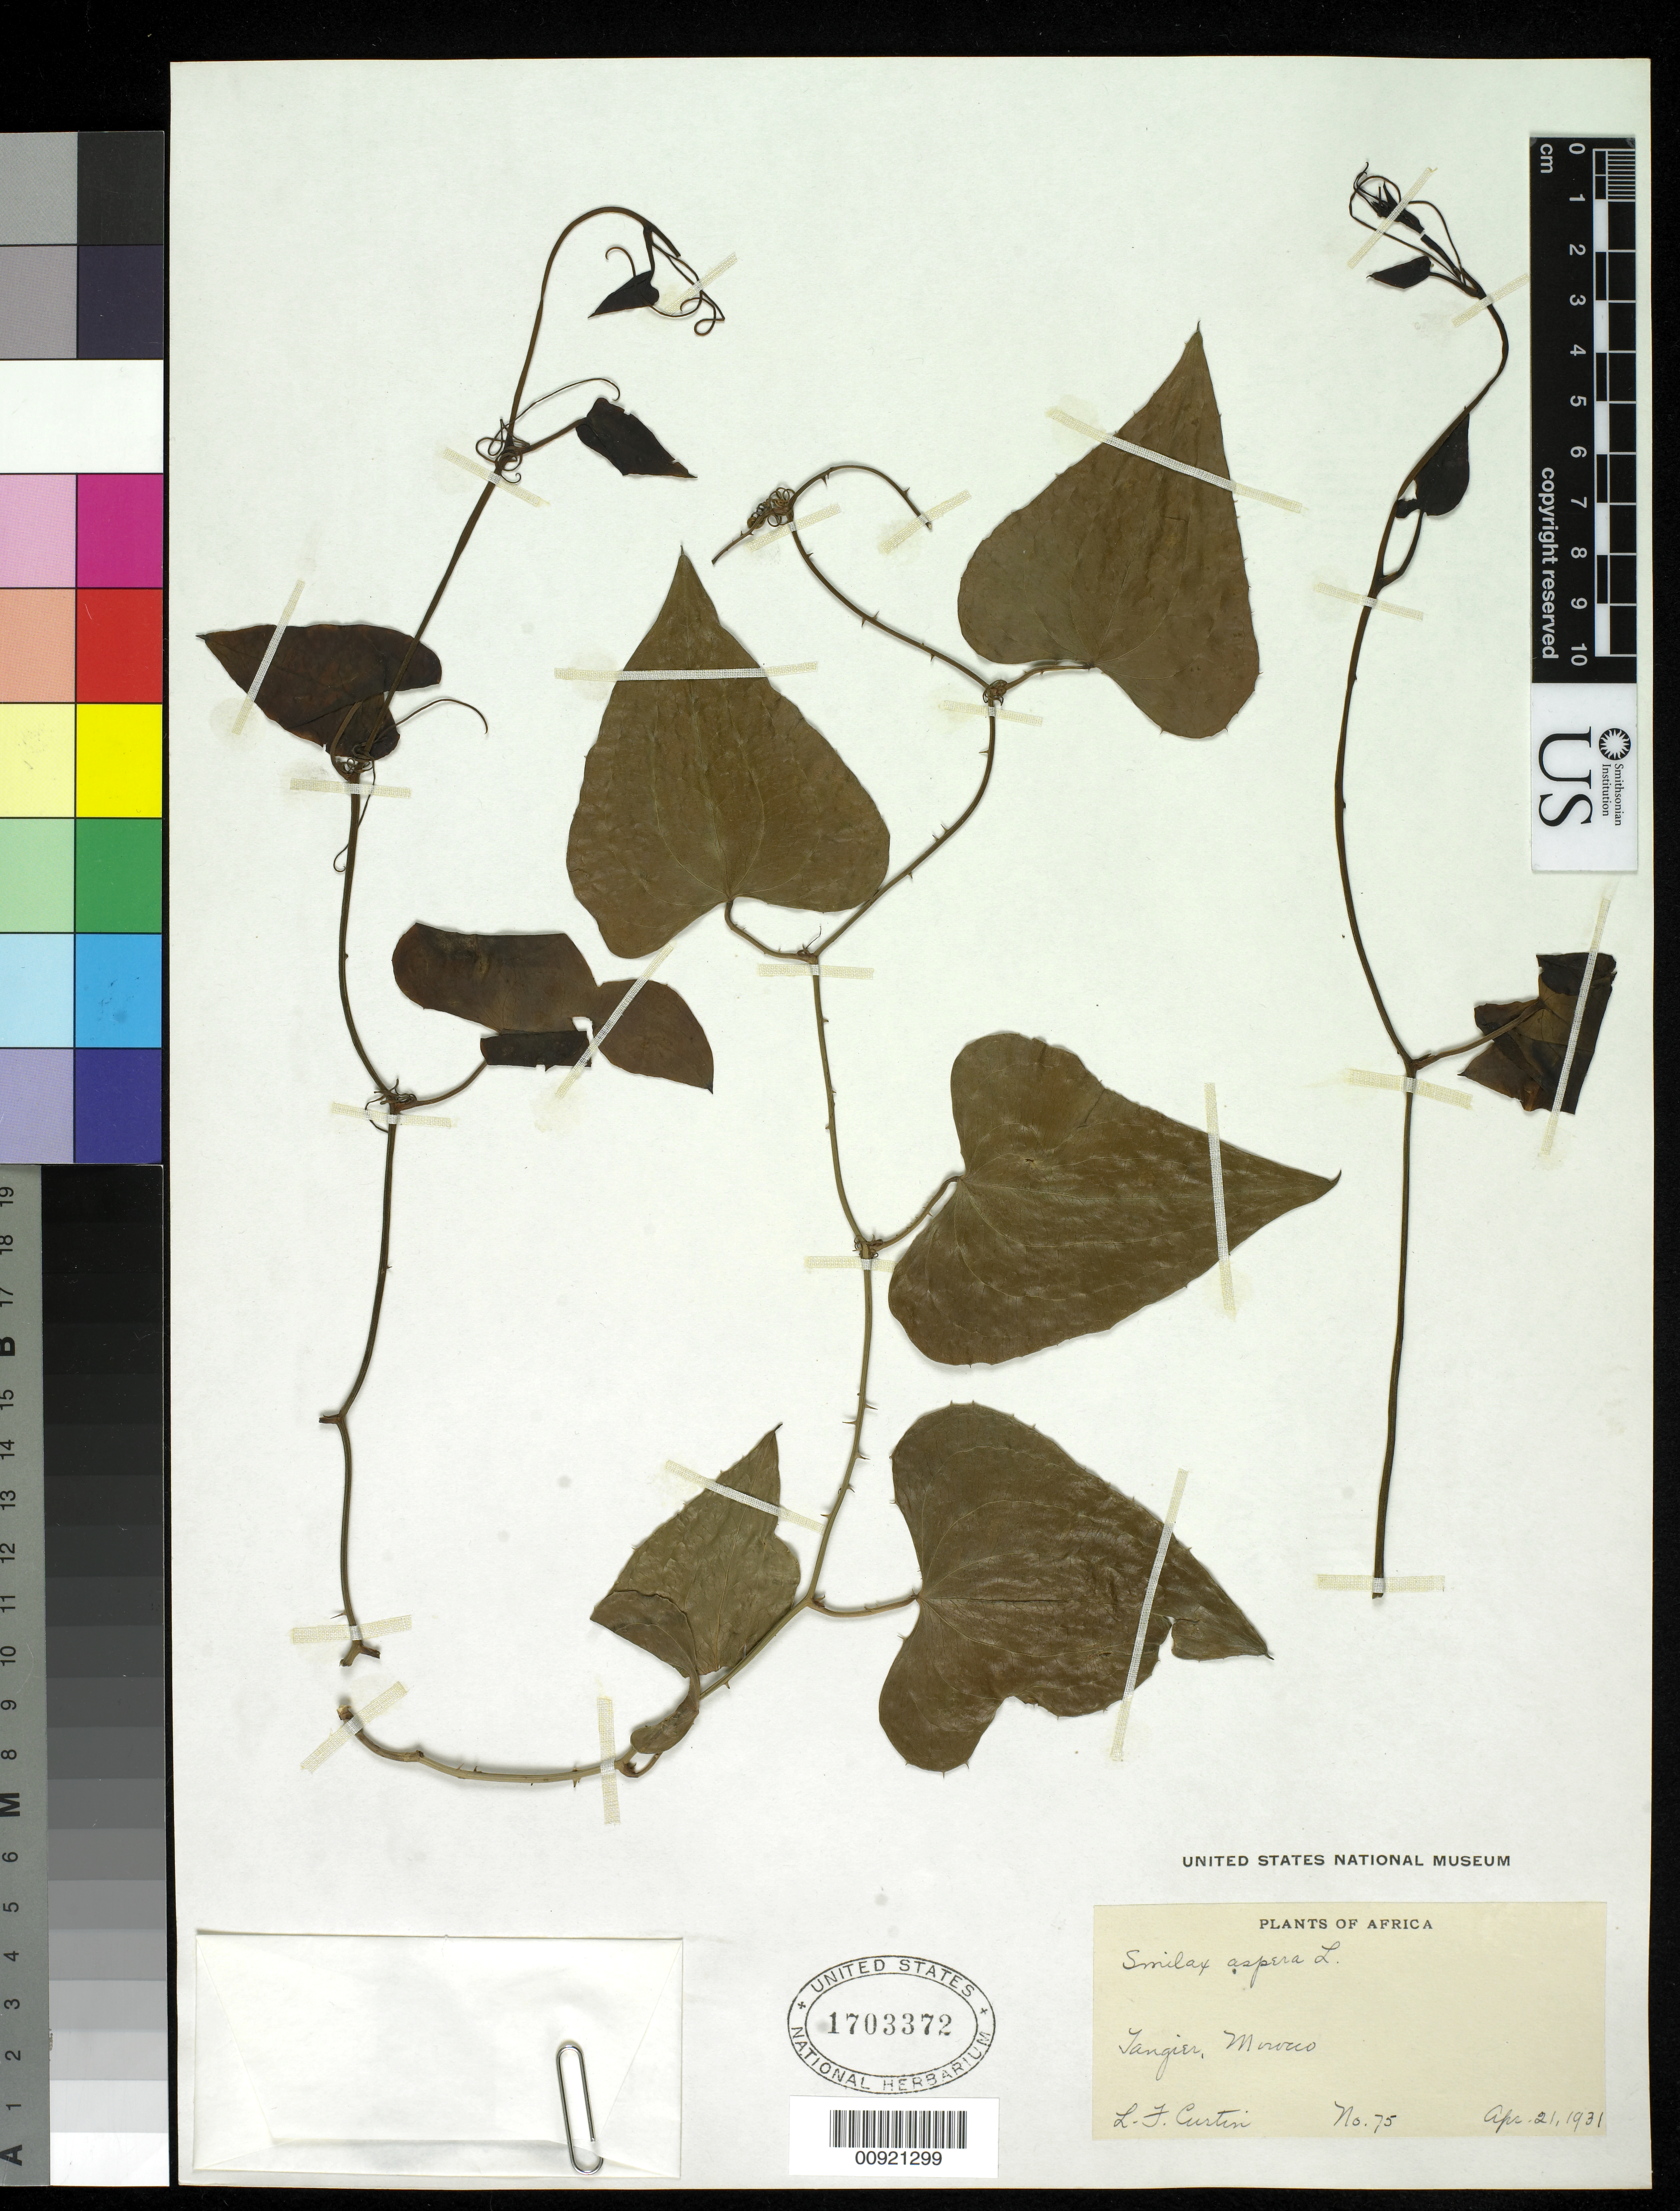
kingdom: Plantae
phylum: Tracheophyta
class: Liliopsida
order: Liliales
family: Smilacaceae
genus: Smilax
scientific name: Smilax aspera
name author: L.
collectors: T. Curtin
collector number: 75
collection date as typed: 21 Apr 1931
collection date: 1931-04-21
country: Morocco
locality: Tangier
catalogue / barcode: US 1703372